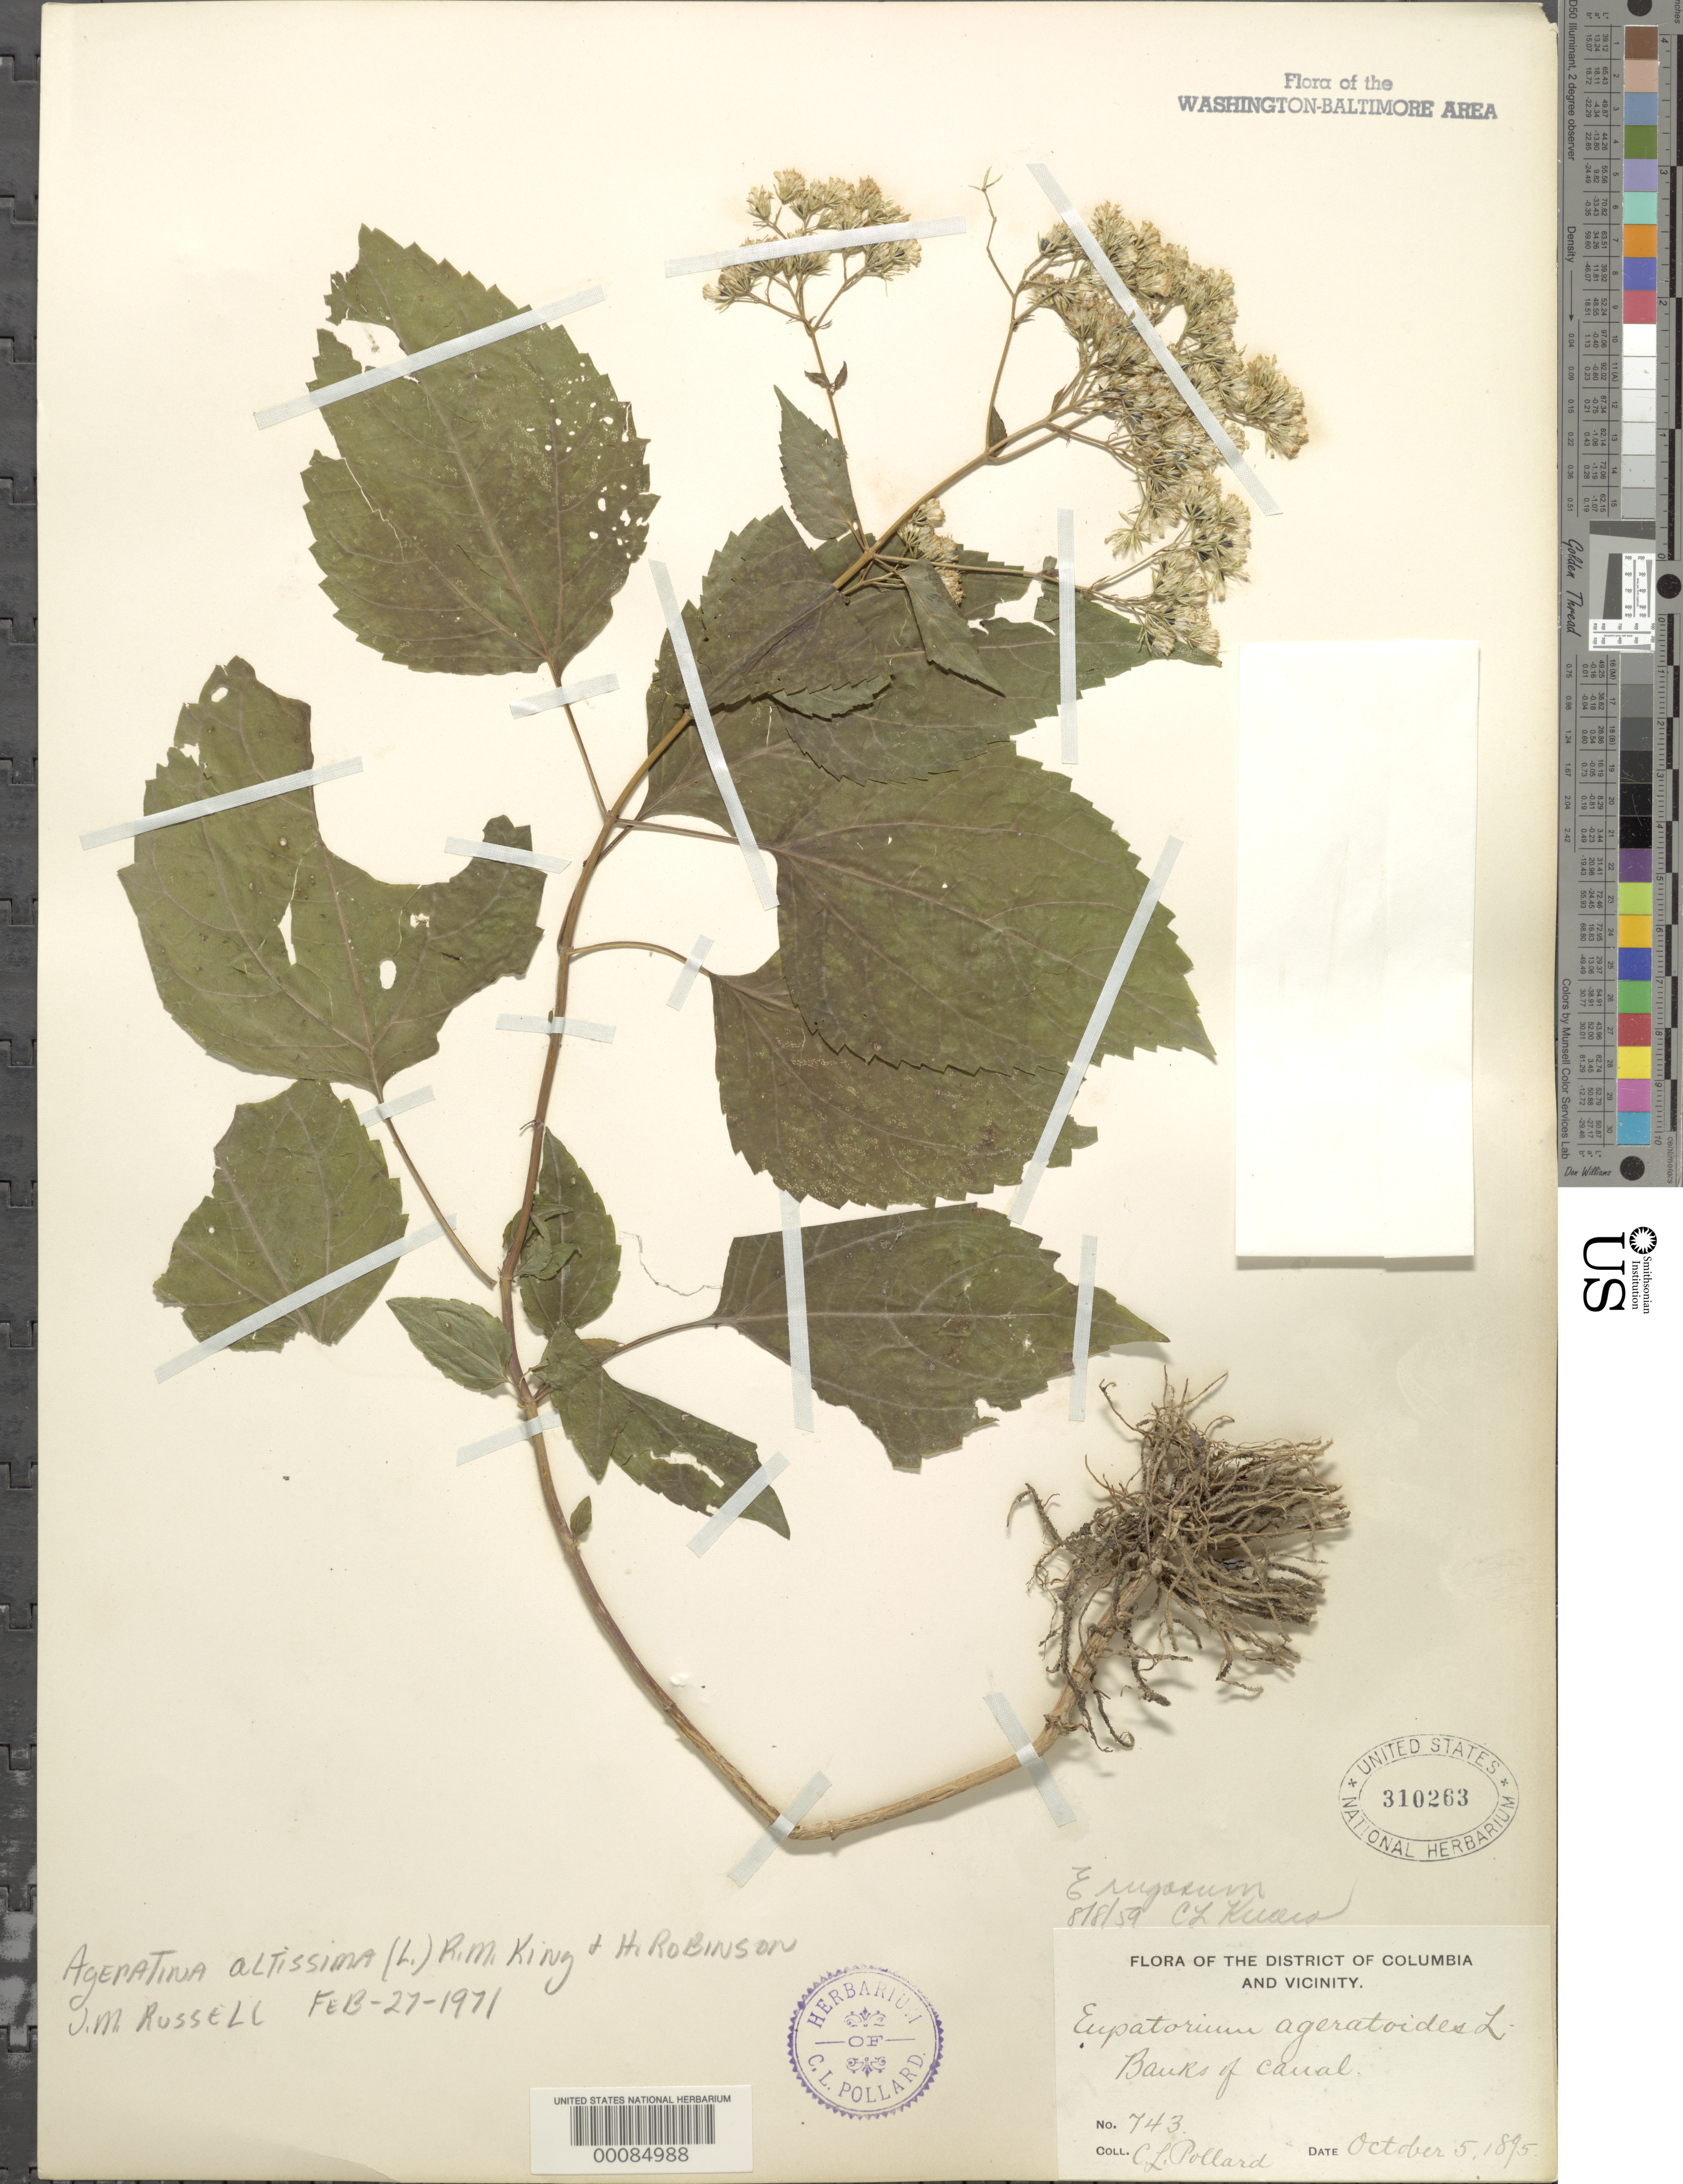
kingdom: Plantae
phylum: Tracheophyta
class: Magnoliopsida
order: Asterales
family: Asteraceae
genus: Ageratina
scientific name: Ageratina altissima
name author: (L.) R.M. King & H. Rob.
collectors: C. L. Pollard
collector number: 7436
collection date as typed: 05 Oct 1895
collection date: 1895-10-05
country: United States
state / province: District of Columbia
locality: Canal Banks C. & O. Canal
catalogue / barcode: US 310263